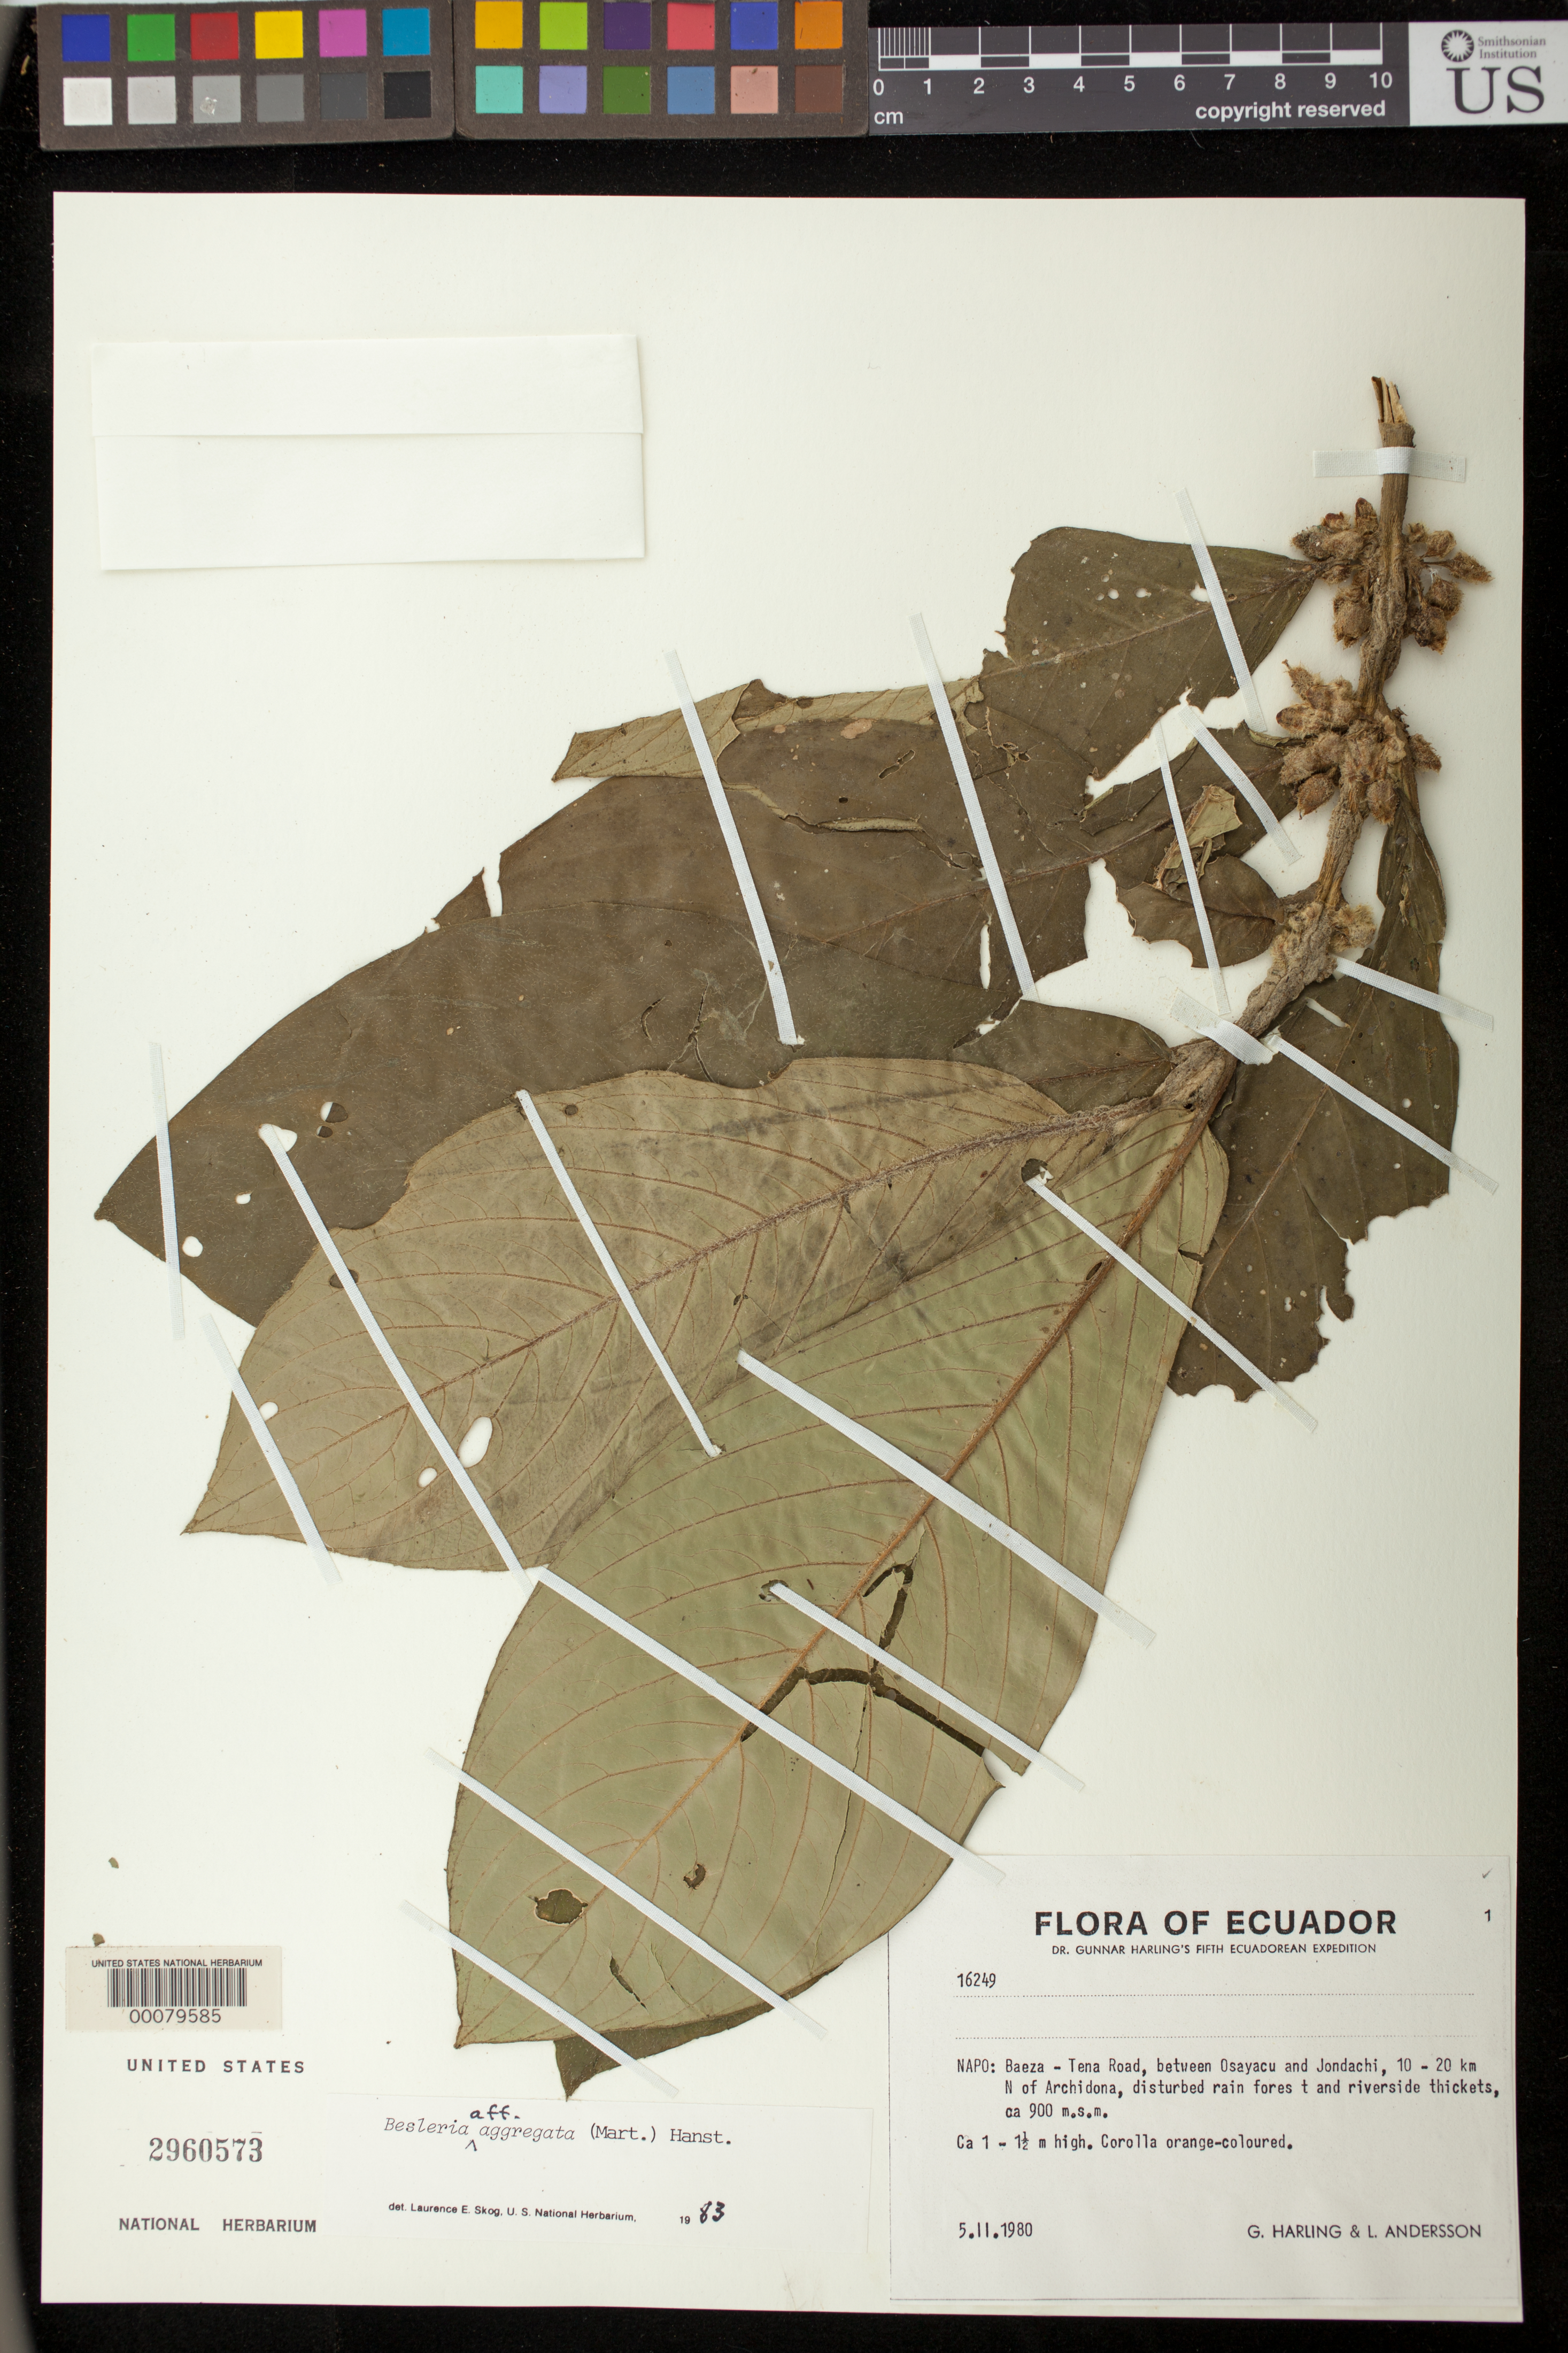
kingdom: Plantae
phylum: Tracheophyta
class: Magnoliopsida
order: Lamiales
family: Gesneriaceae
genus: Besleria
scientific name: Besleria aggregata var. aggregata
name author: (Mart.) Hanst.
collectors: G. Harling & L. Andersson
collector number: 16249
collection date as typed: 05 Feb 1980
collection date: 1980-02-05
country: Ecuador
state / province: Napo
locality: Baeza-Tena road, between Osayacu and Jondachi, 10-20 km N of Archidona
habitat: Disturbed rain forest and riverside thickets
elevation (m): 900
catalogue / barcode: US 2960573